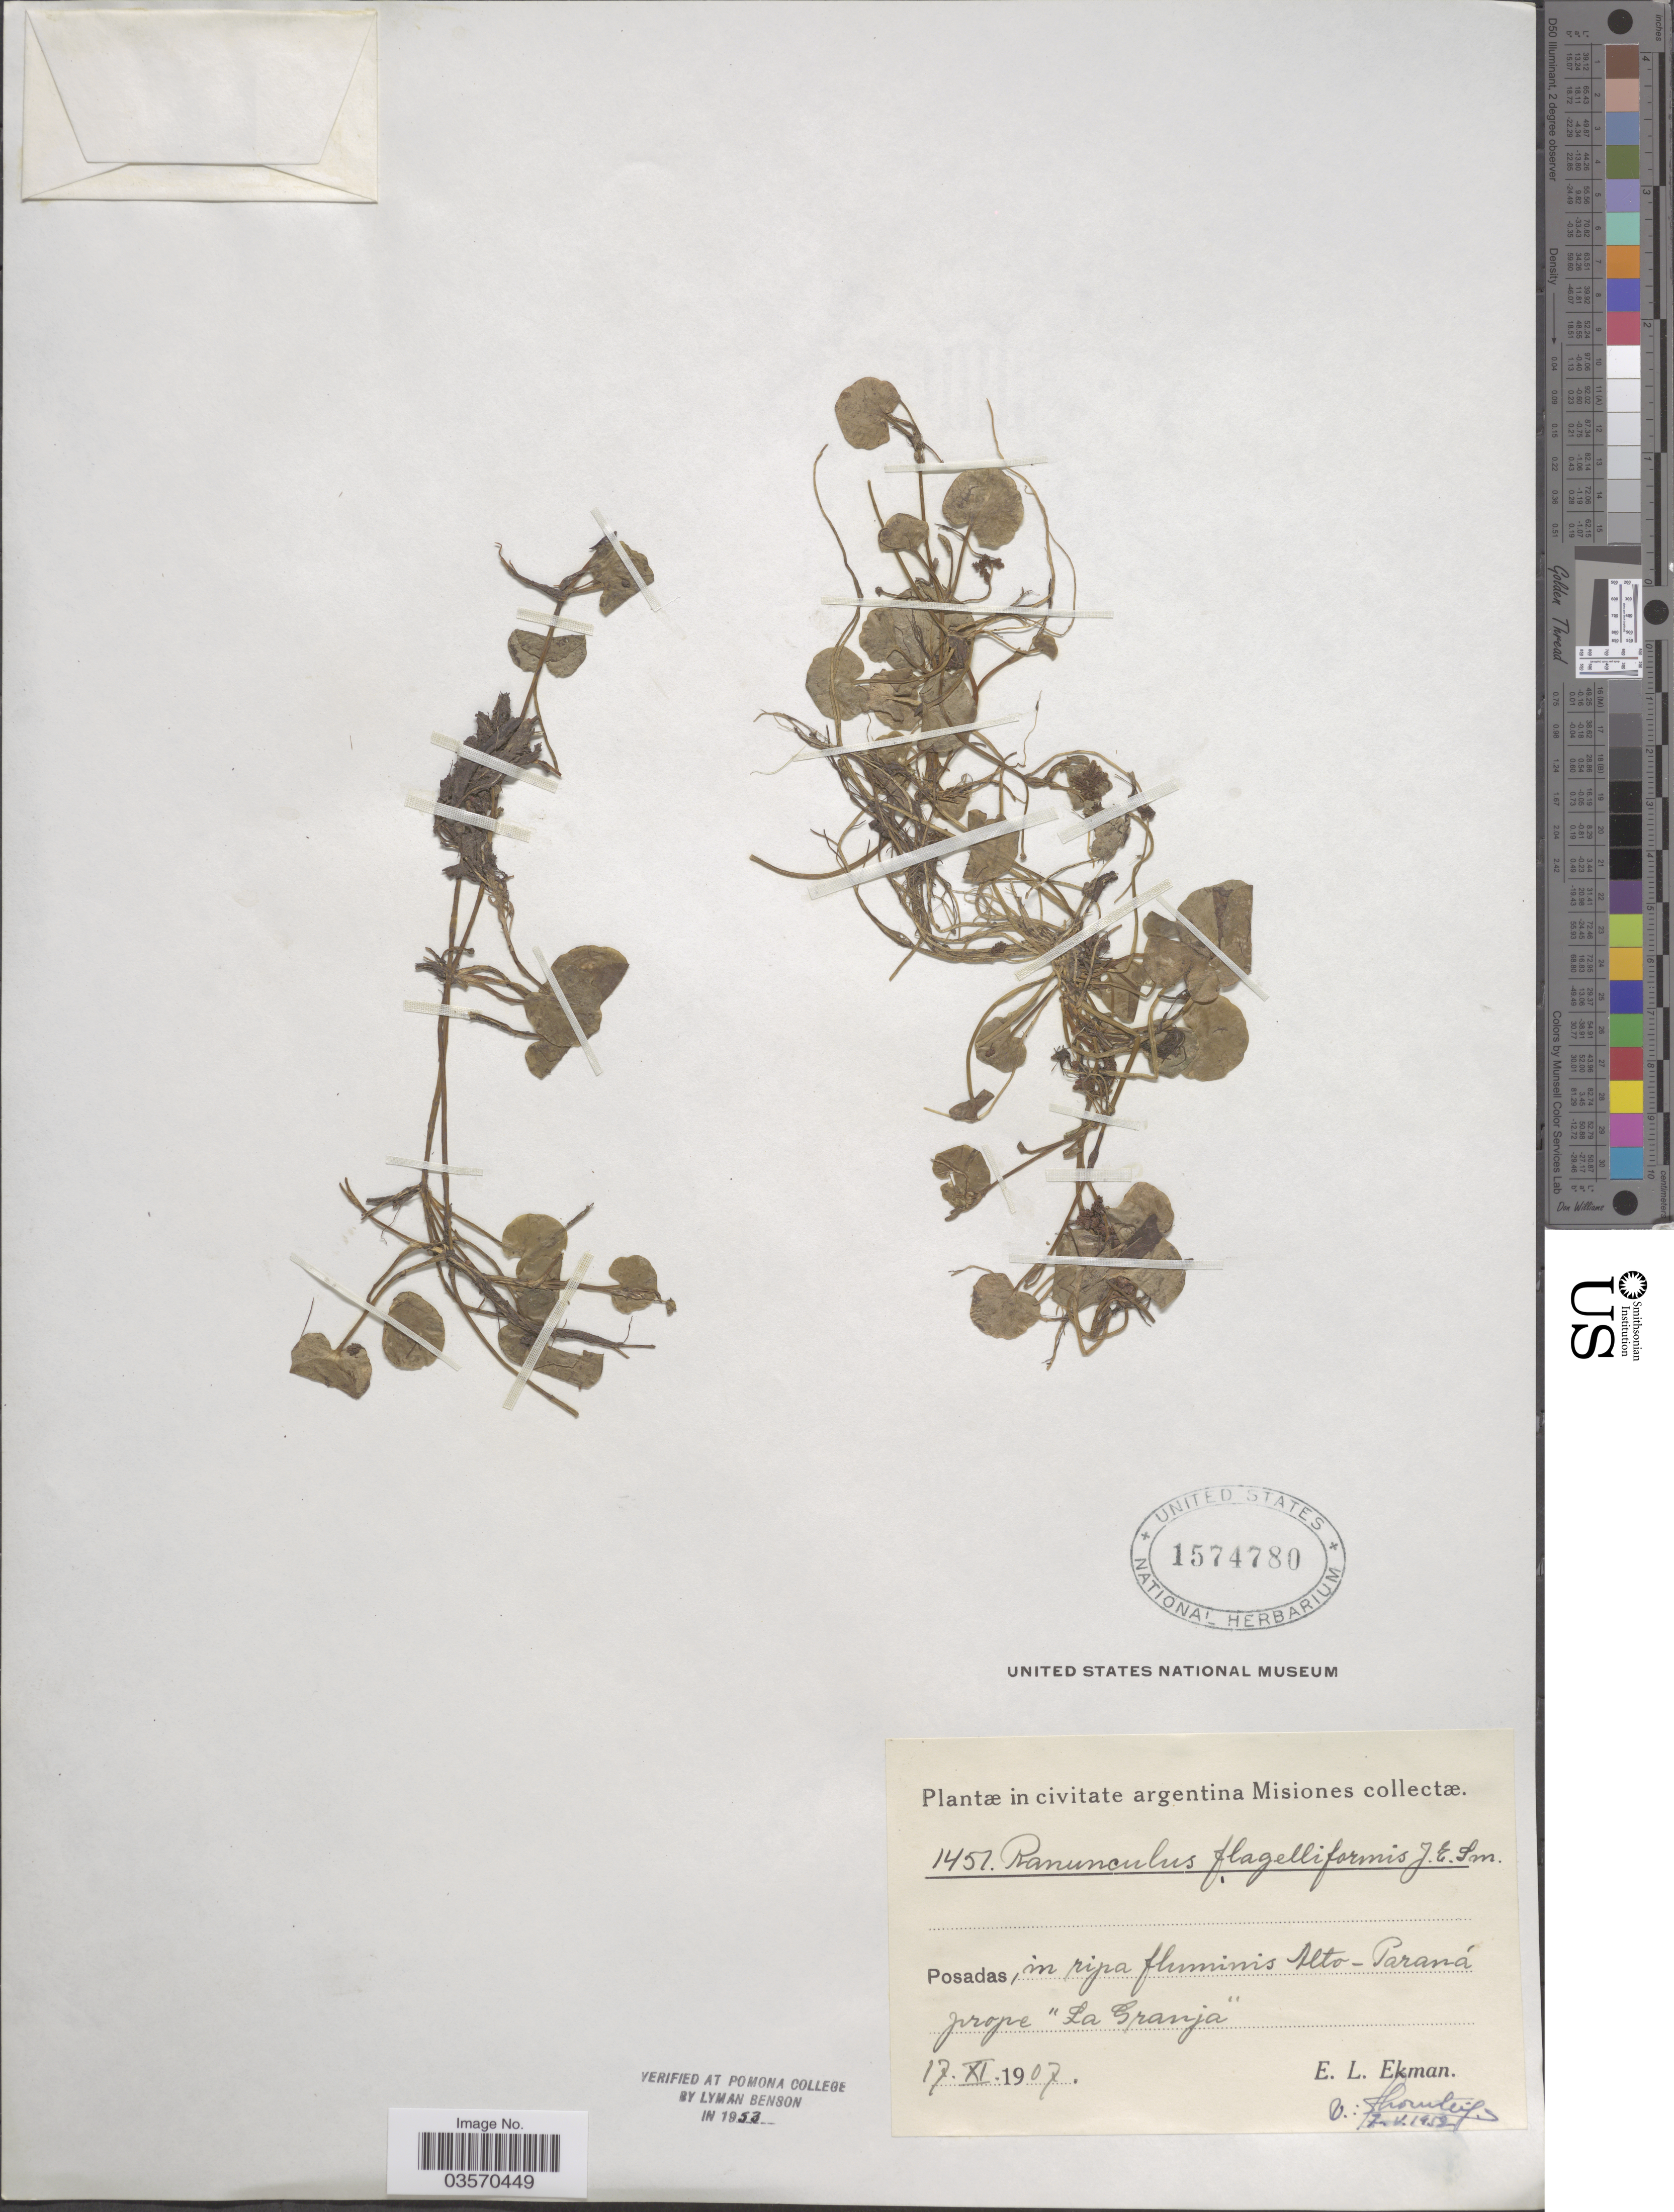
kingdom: Plantae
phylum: Tracheophyta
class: Magnoliopsida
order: Ranunculales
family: Ranunculaceae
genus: Ranunculus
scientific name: Ranunculus flagelliformis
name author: Sm.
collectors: E. L. Ekman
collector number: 1451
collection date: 1907-11-17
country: Argentina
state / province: Misiones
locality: Posadas, in ripa fluminis Alto-Paraná prope "La Granja".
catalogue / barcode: US 1574780